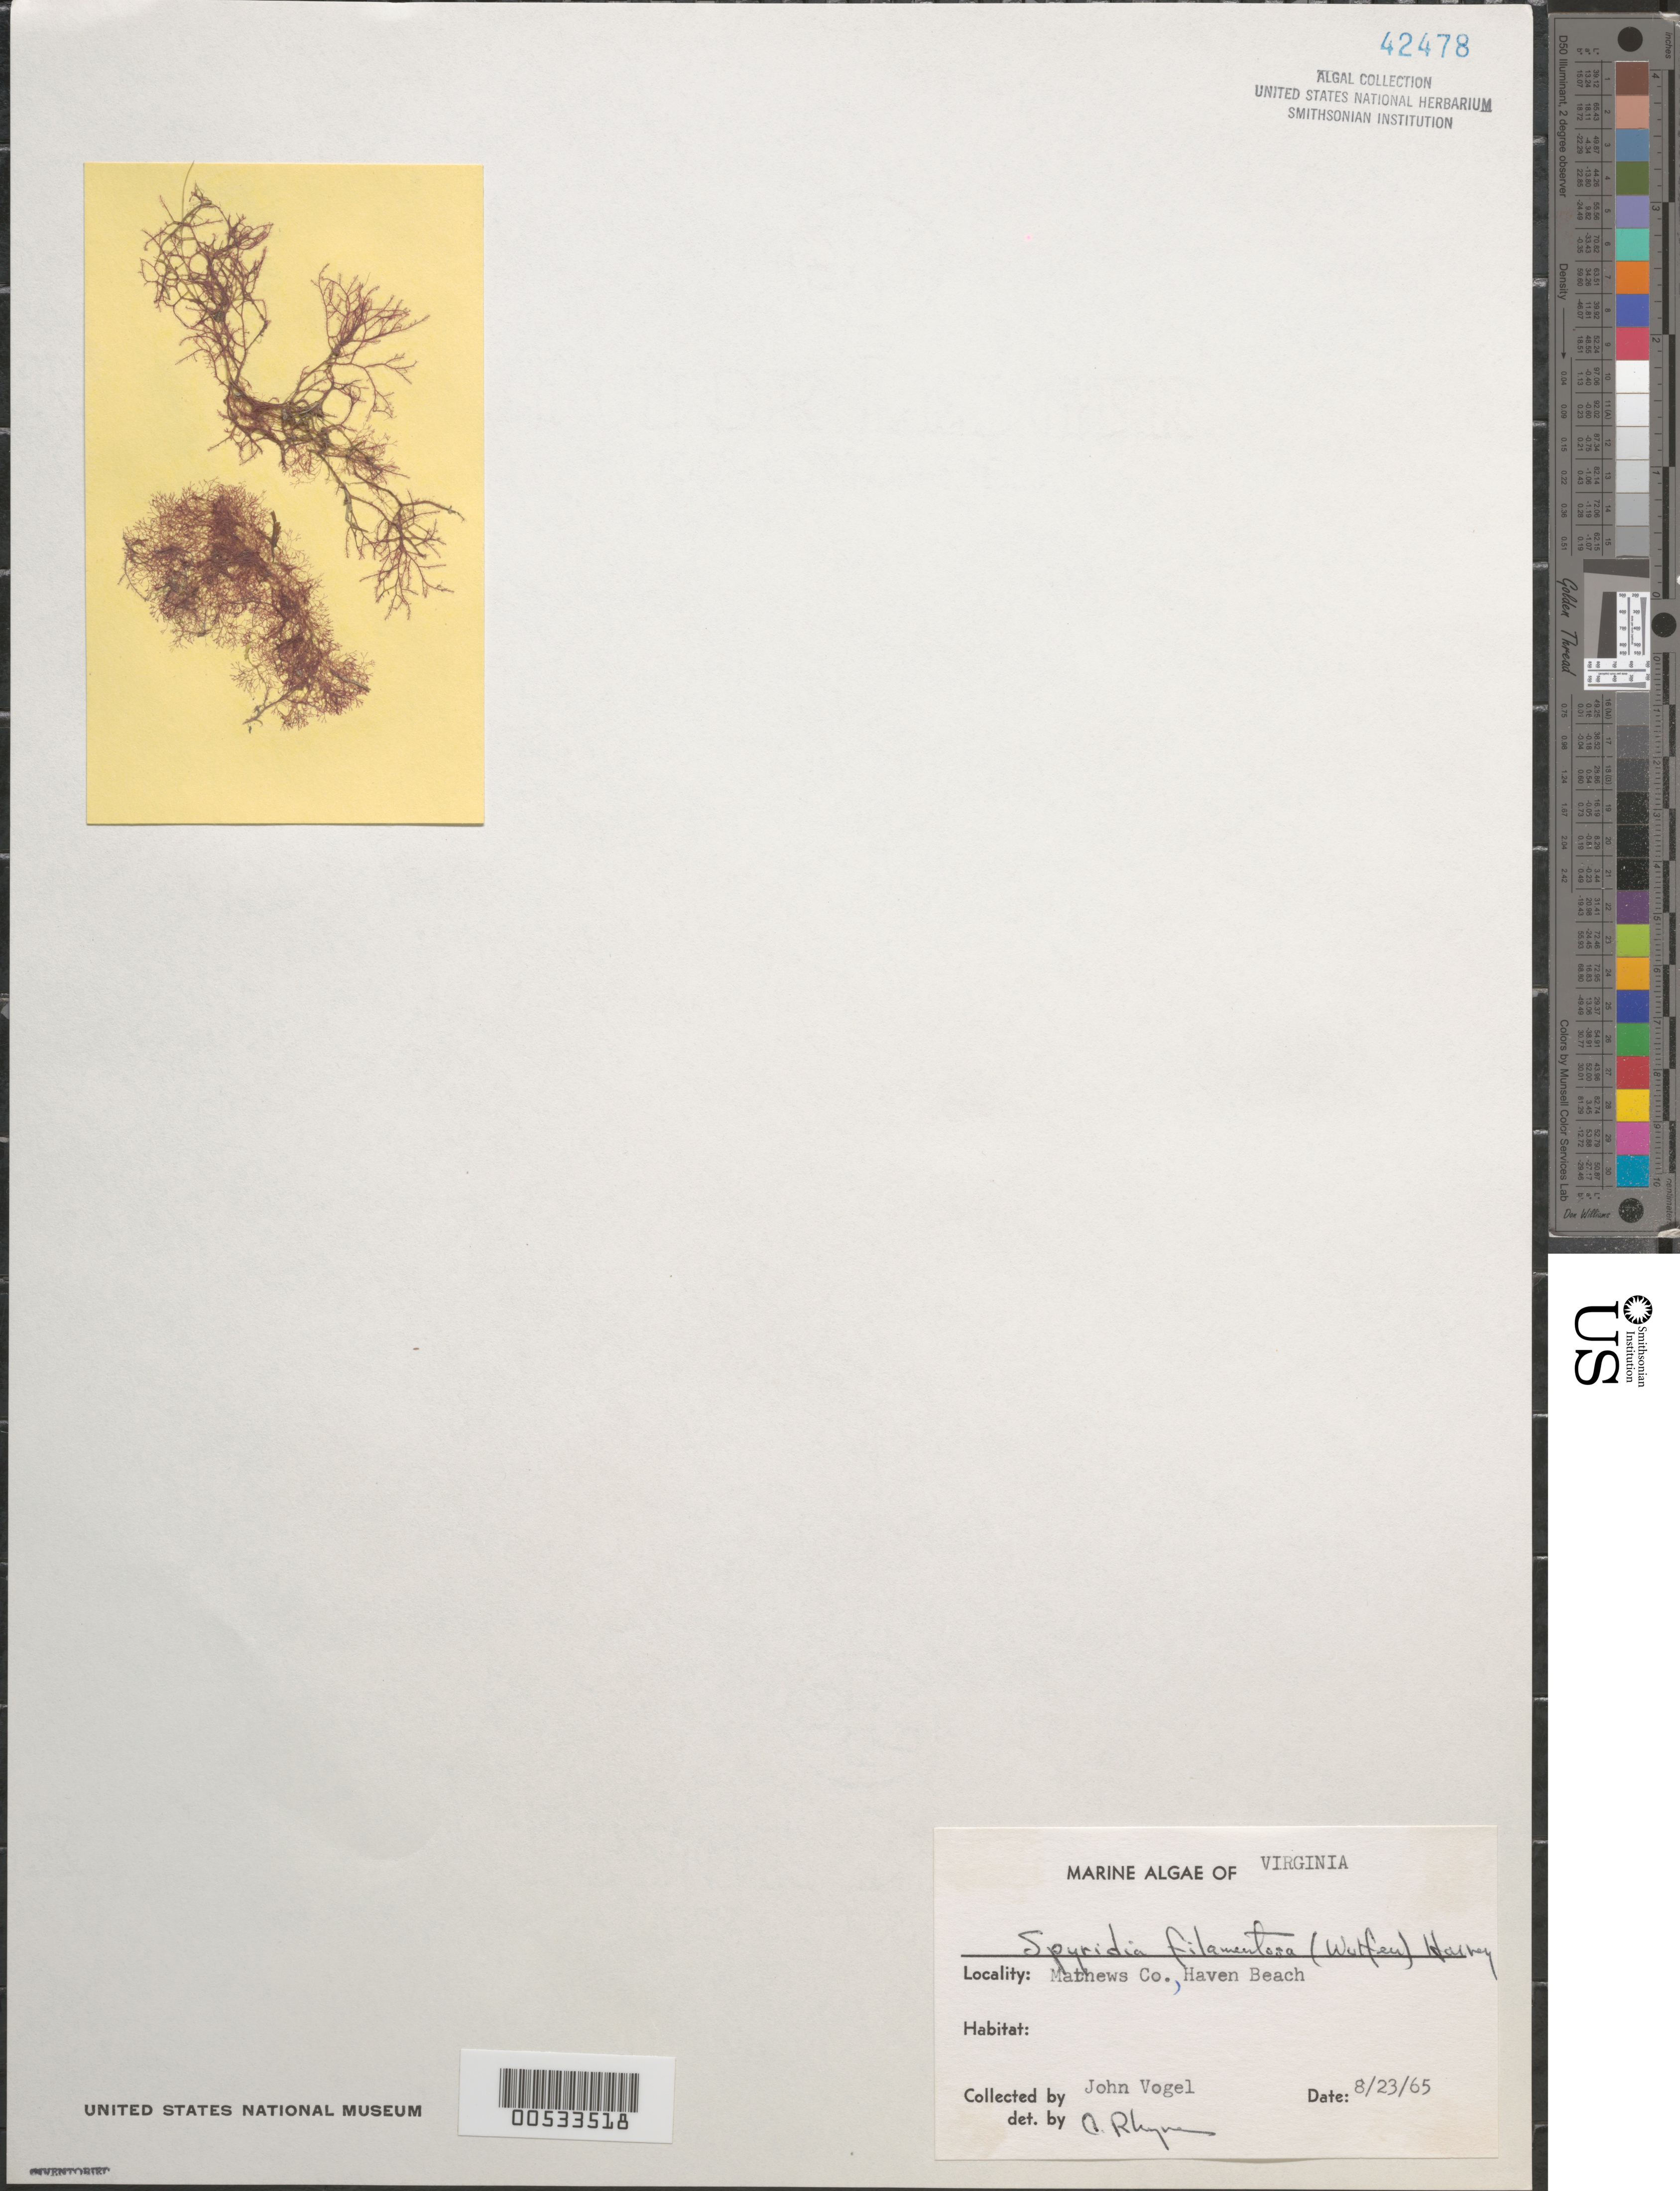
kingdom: Plantae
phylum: Rhodophyta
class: Florideophyceae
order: Ceramiales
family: Spyridiaceae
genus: Spyridia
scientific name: Spyridia filamentosa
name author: (Wulfen) Harv.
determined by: Rhyne, C. F.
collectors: J. Vogel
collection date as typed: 23 Aug 1965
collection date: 1965-08-23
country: United States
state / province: Virginia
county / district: Mathews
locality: Haven Beach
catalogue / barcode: US 42478